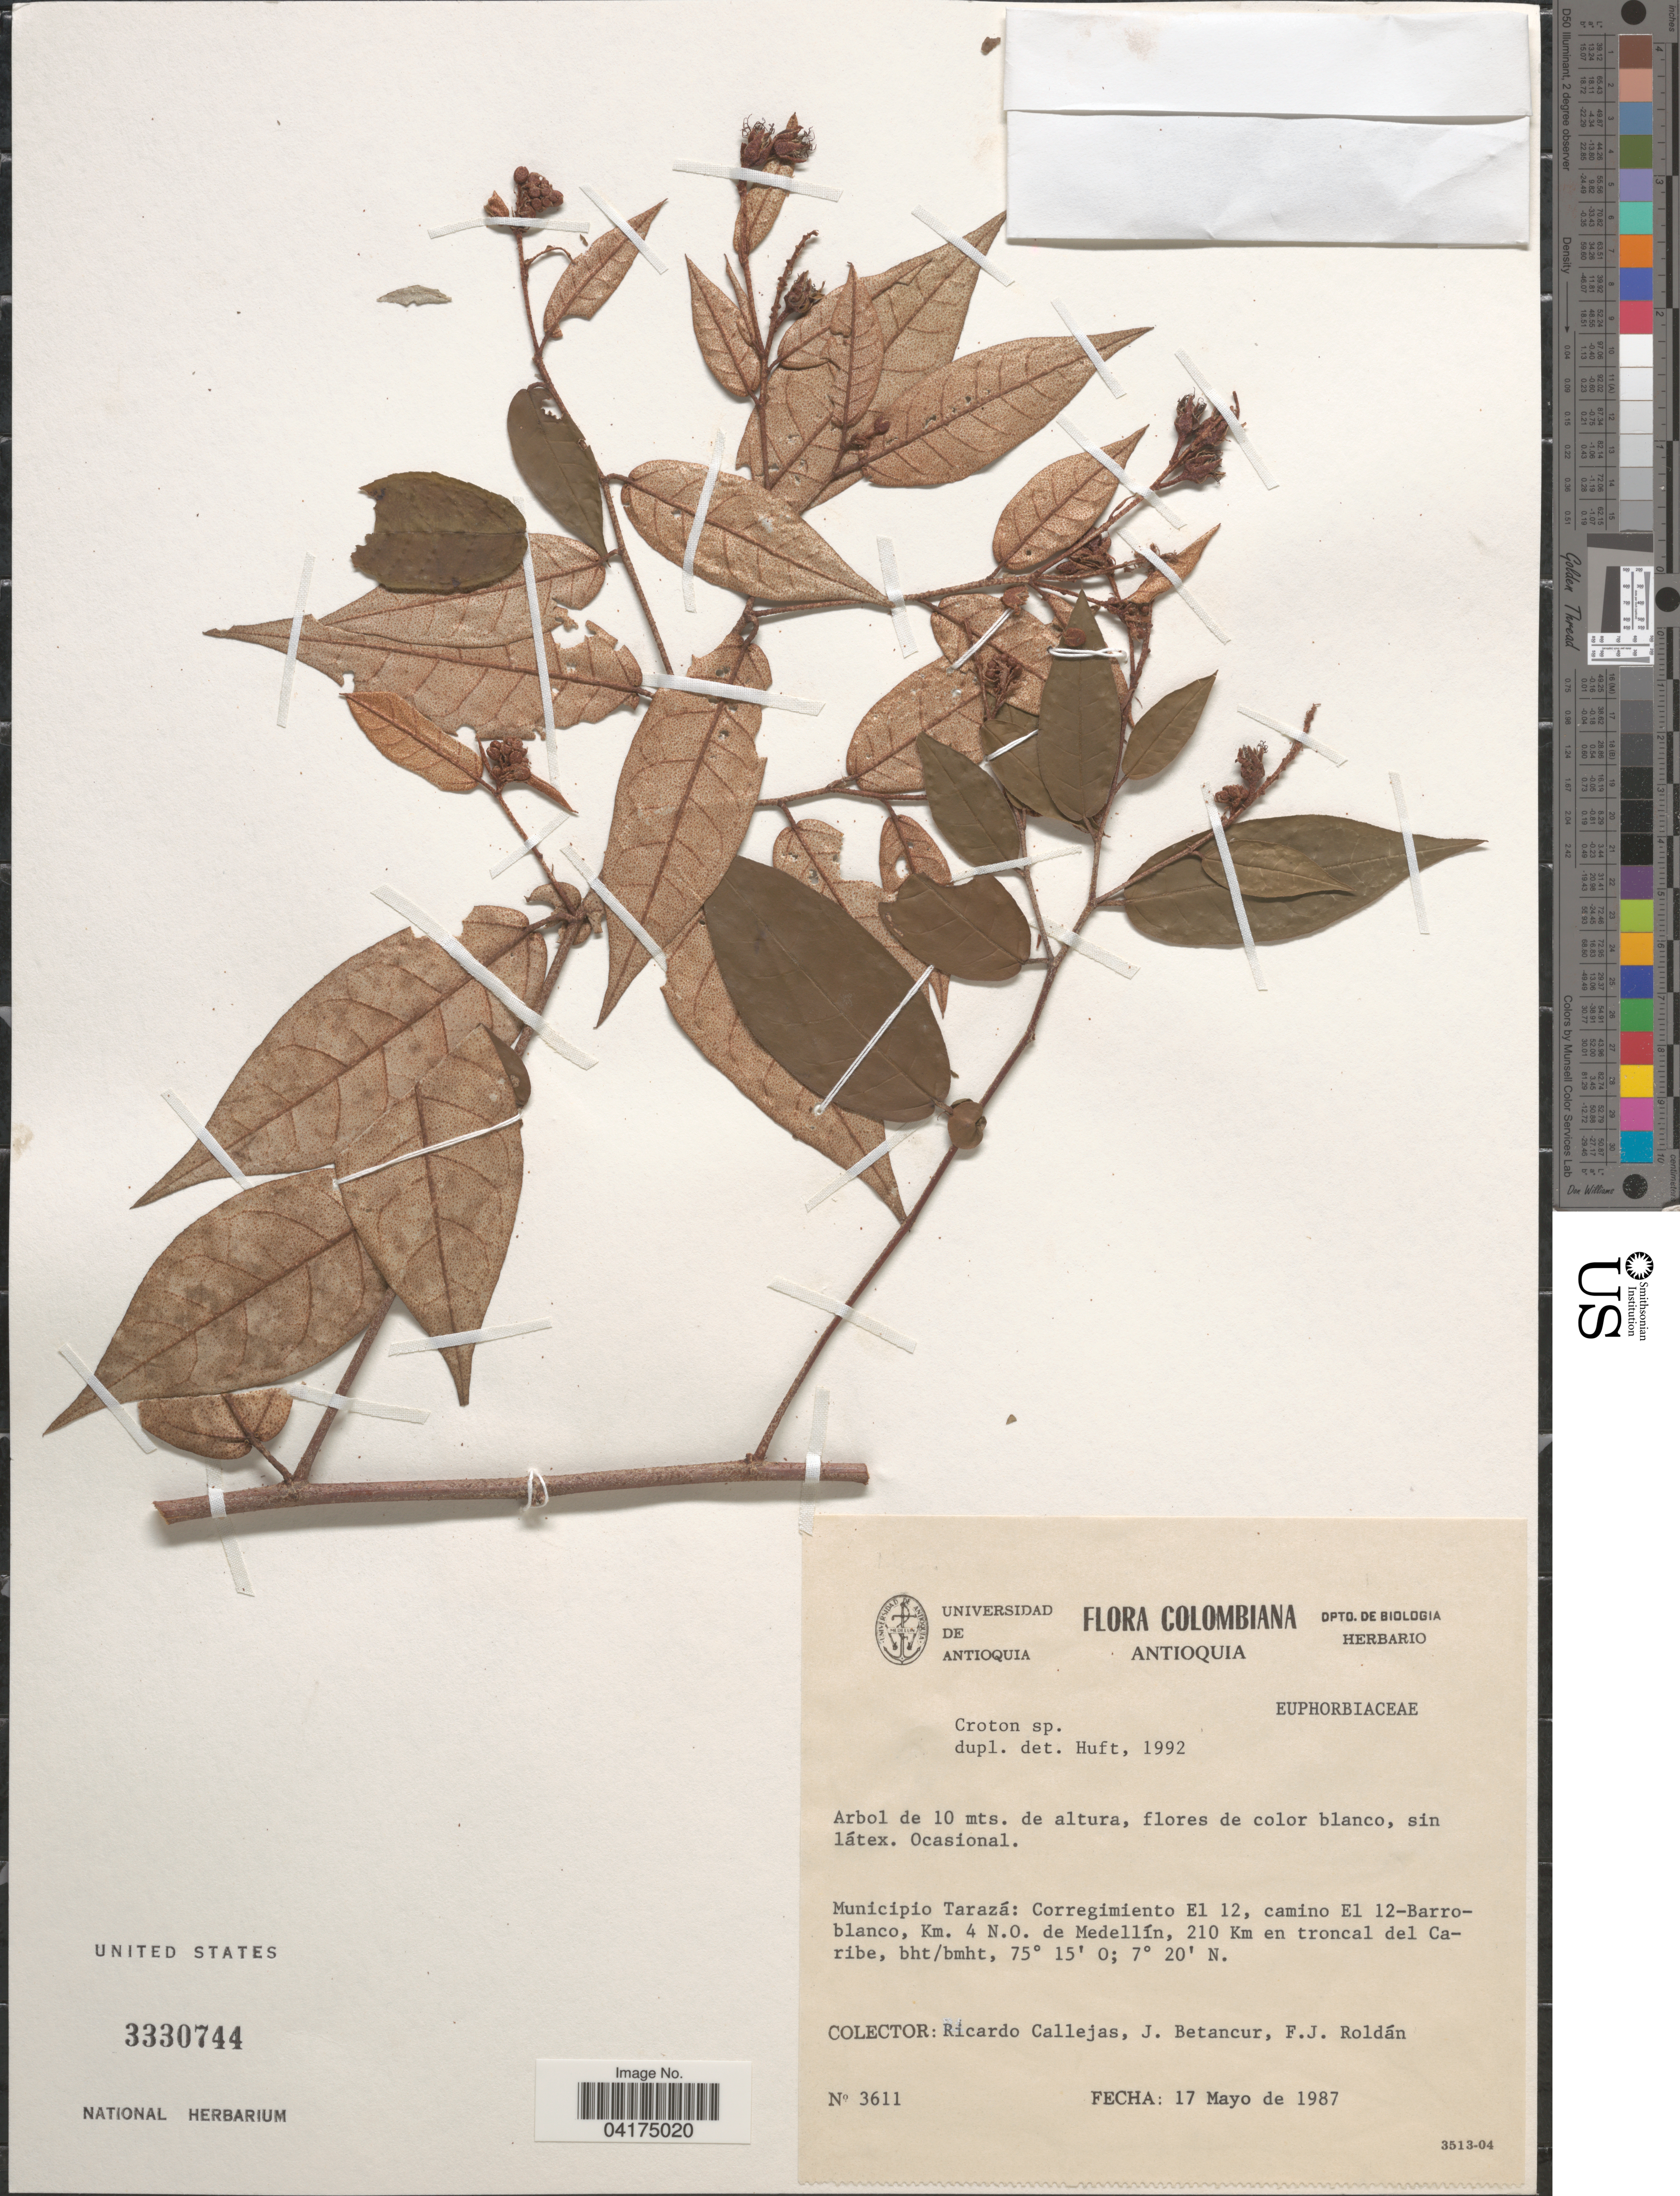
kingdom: Plantae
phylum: Tracheophyta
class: Magnoliopsida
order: Malpighiales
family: Euphorbiaceae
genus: Croton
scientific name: Croton sp.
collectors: R. Callejas, J. Betancur & F. J. Roldán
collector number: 3611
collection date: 1987-05-17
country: Colombia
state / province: Antioquia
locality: Municipio Tarazá: Corregimiento El 12, camino el 12-Barro-blanco, Km. 4 N.O. de Medellín, 210 Km en troncal del Caribe, bht/bmht.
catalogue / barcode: US 3330744